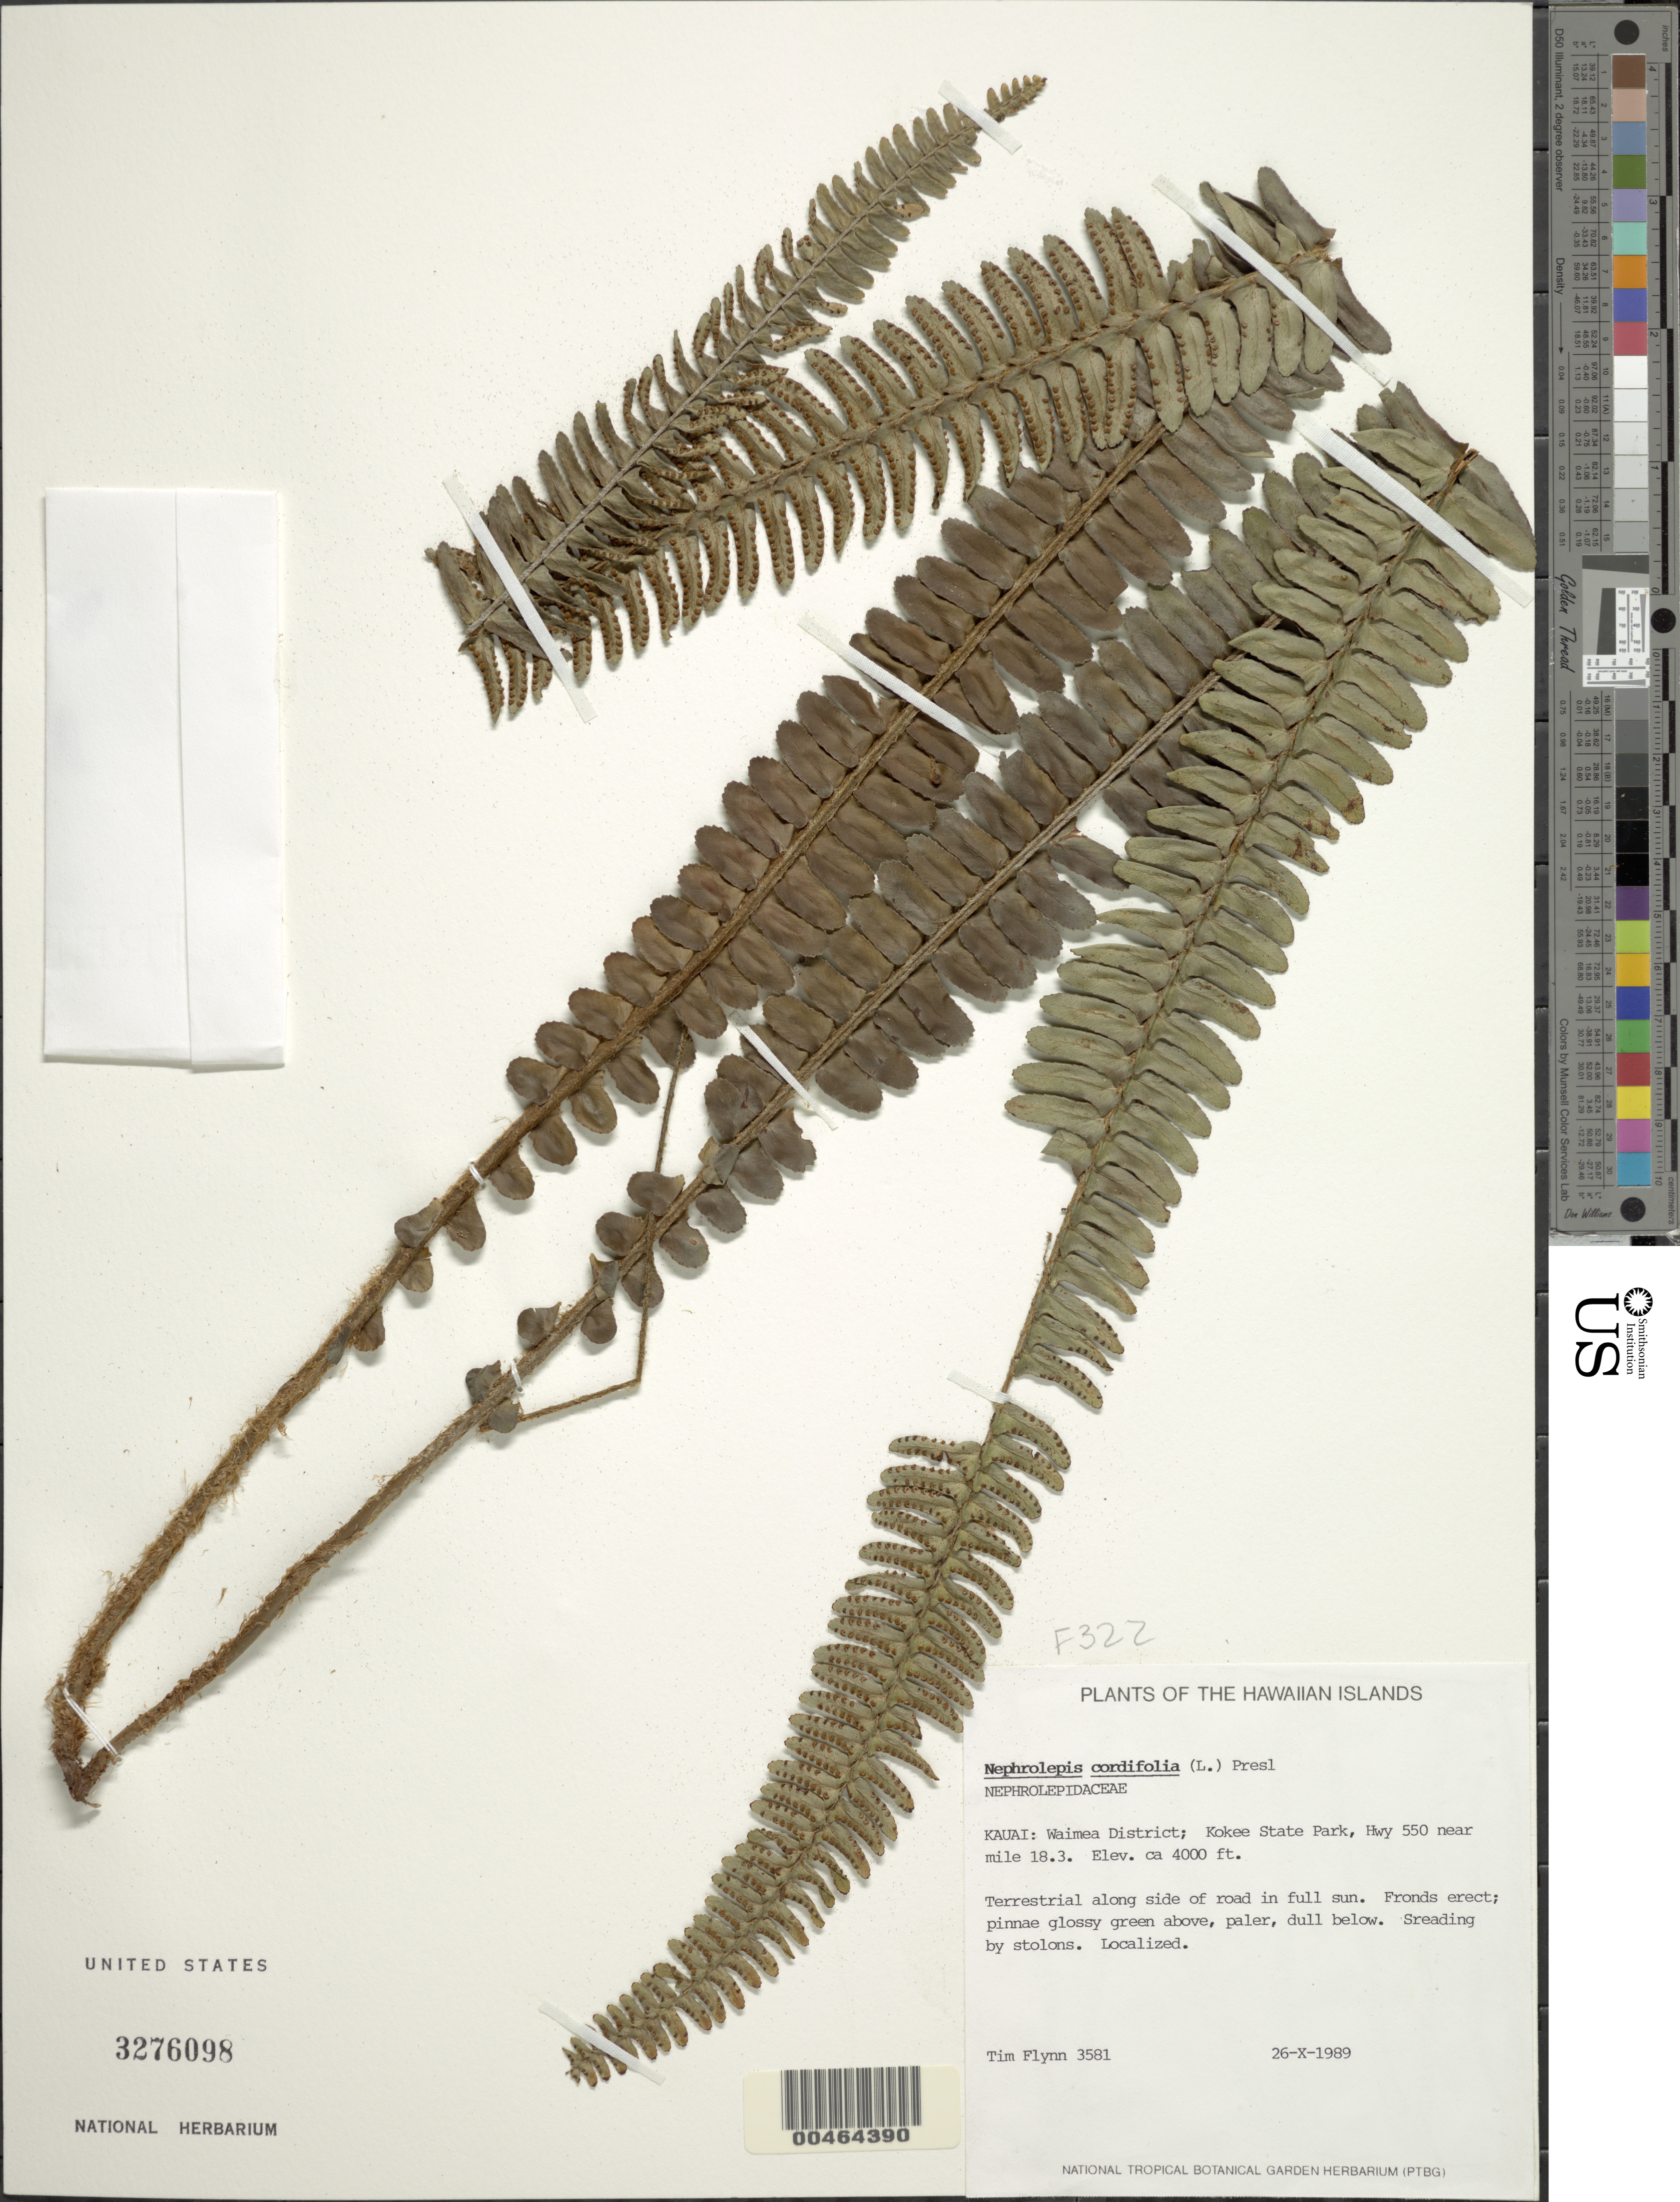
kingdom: Plantae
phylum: Tracheophyta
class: Polypodiopsida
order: Polypodiales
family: Nephrolepidaceae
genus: Nephrolepis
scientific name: Nephrolepis cordifolia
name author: (L.) C. Presl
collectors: T. W. Flynn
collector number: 3581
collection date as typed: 26 Oct 1989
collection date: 1989-10-26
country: United States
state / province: Hawaii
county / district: Kauai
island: Kaua'i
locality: Waimea District; Kokee State park, Hwy 550 near mile 18.3.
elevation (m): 1219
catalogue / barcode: US 3276098